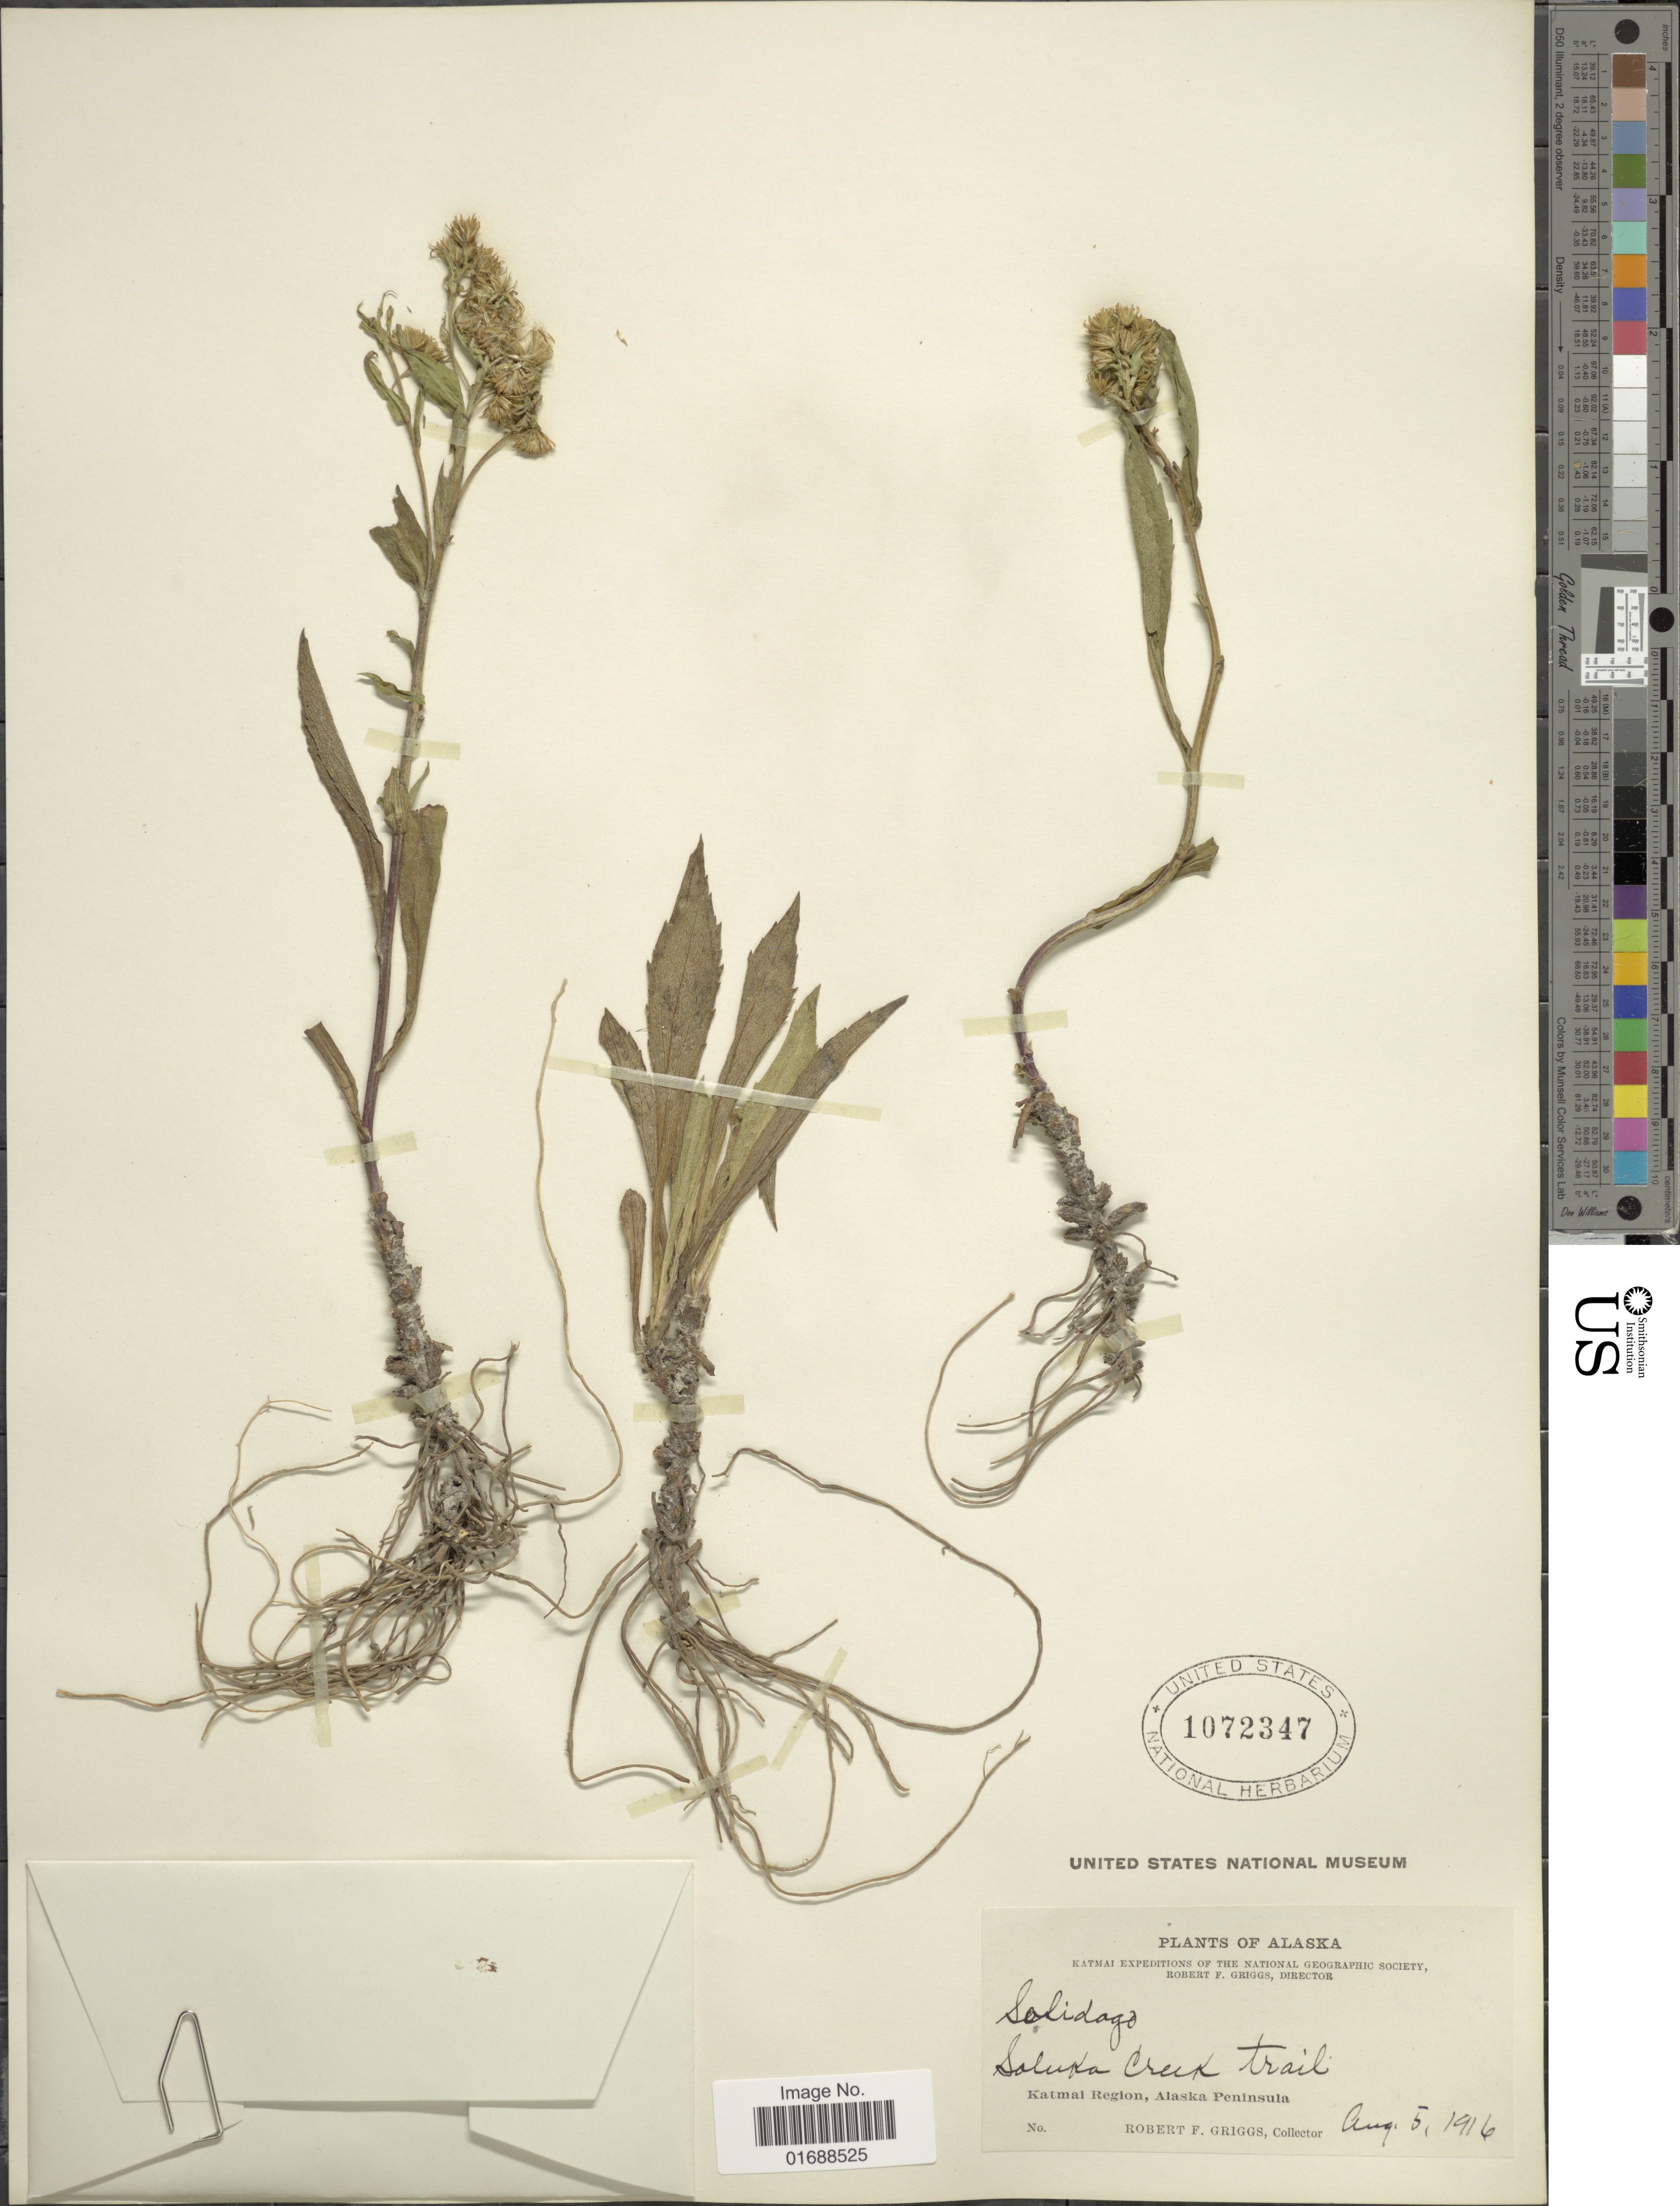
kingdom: Plantae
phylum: Tracheophyta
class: Magnoliopsida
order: Asterales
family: Asteraceae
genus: Solidago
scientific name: Solidago multiradiata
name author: Aiton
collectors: R. F. Griggs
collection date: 1916-08-05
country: United States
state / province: Alaska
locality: Saluka Creek trail, Katmai Region, Alaska Peninusla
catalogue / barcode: US 1072347